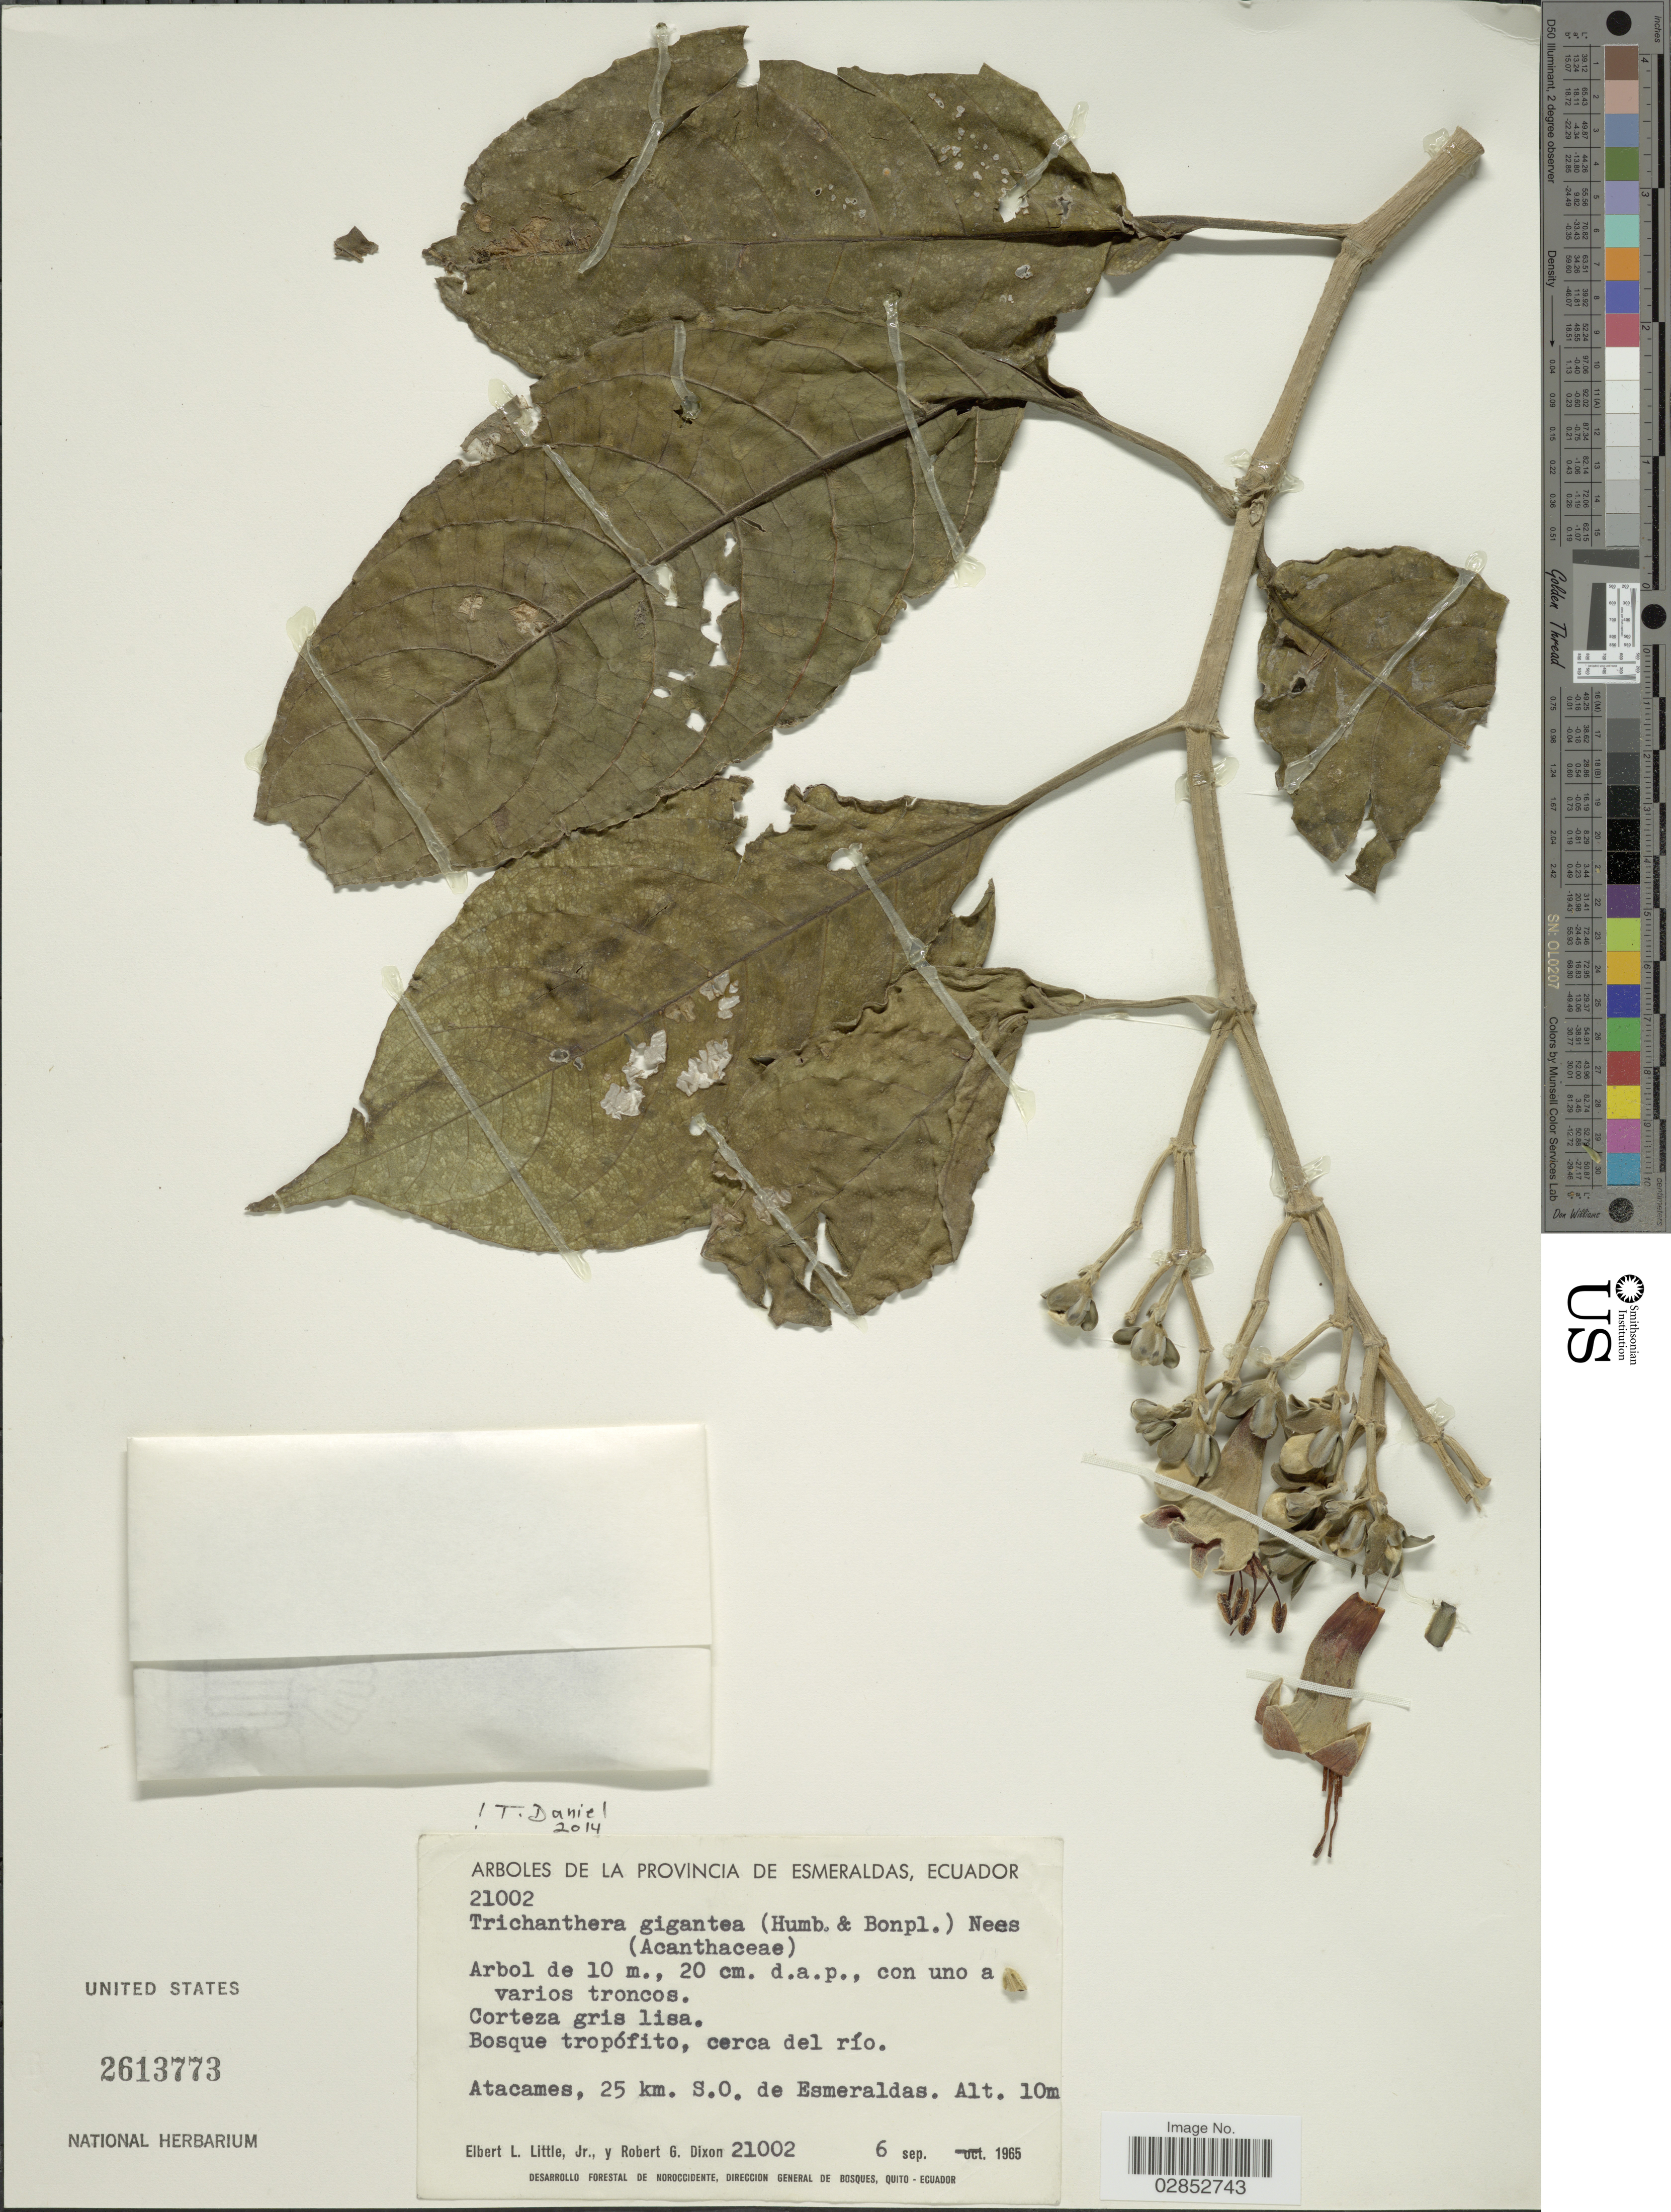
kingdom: Plantae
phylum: Tracheophyta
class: Magnoliopsida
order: Lamiales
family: Acanthaceae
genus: Trichanthera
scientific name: Trichanthera gigantea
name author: (Bonpl.) Nees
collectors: E. L. Little & R. G. Dixon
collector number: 21002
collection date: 1965-09-06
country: Ecuador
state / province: Esmeraldas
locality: Atacames, 25 km. S.O. de Esmeraldas.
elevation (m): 10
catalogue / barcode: US 2613773